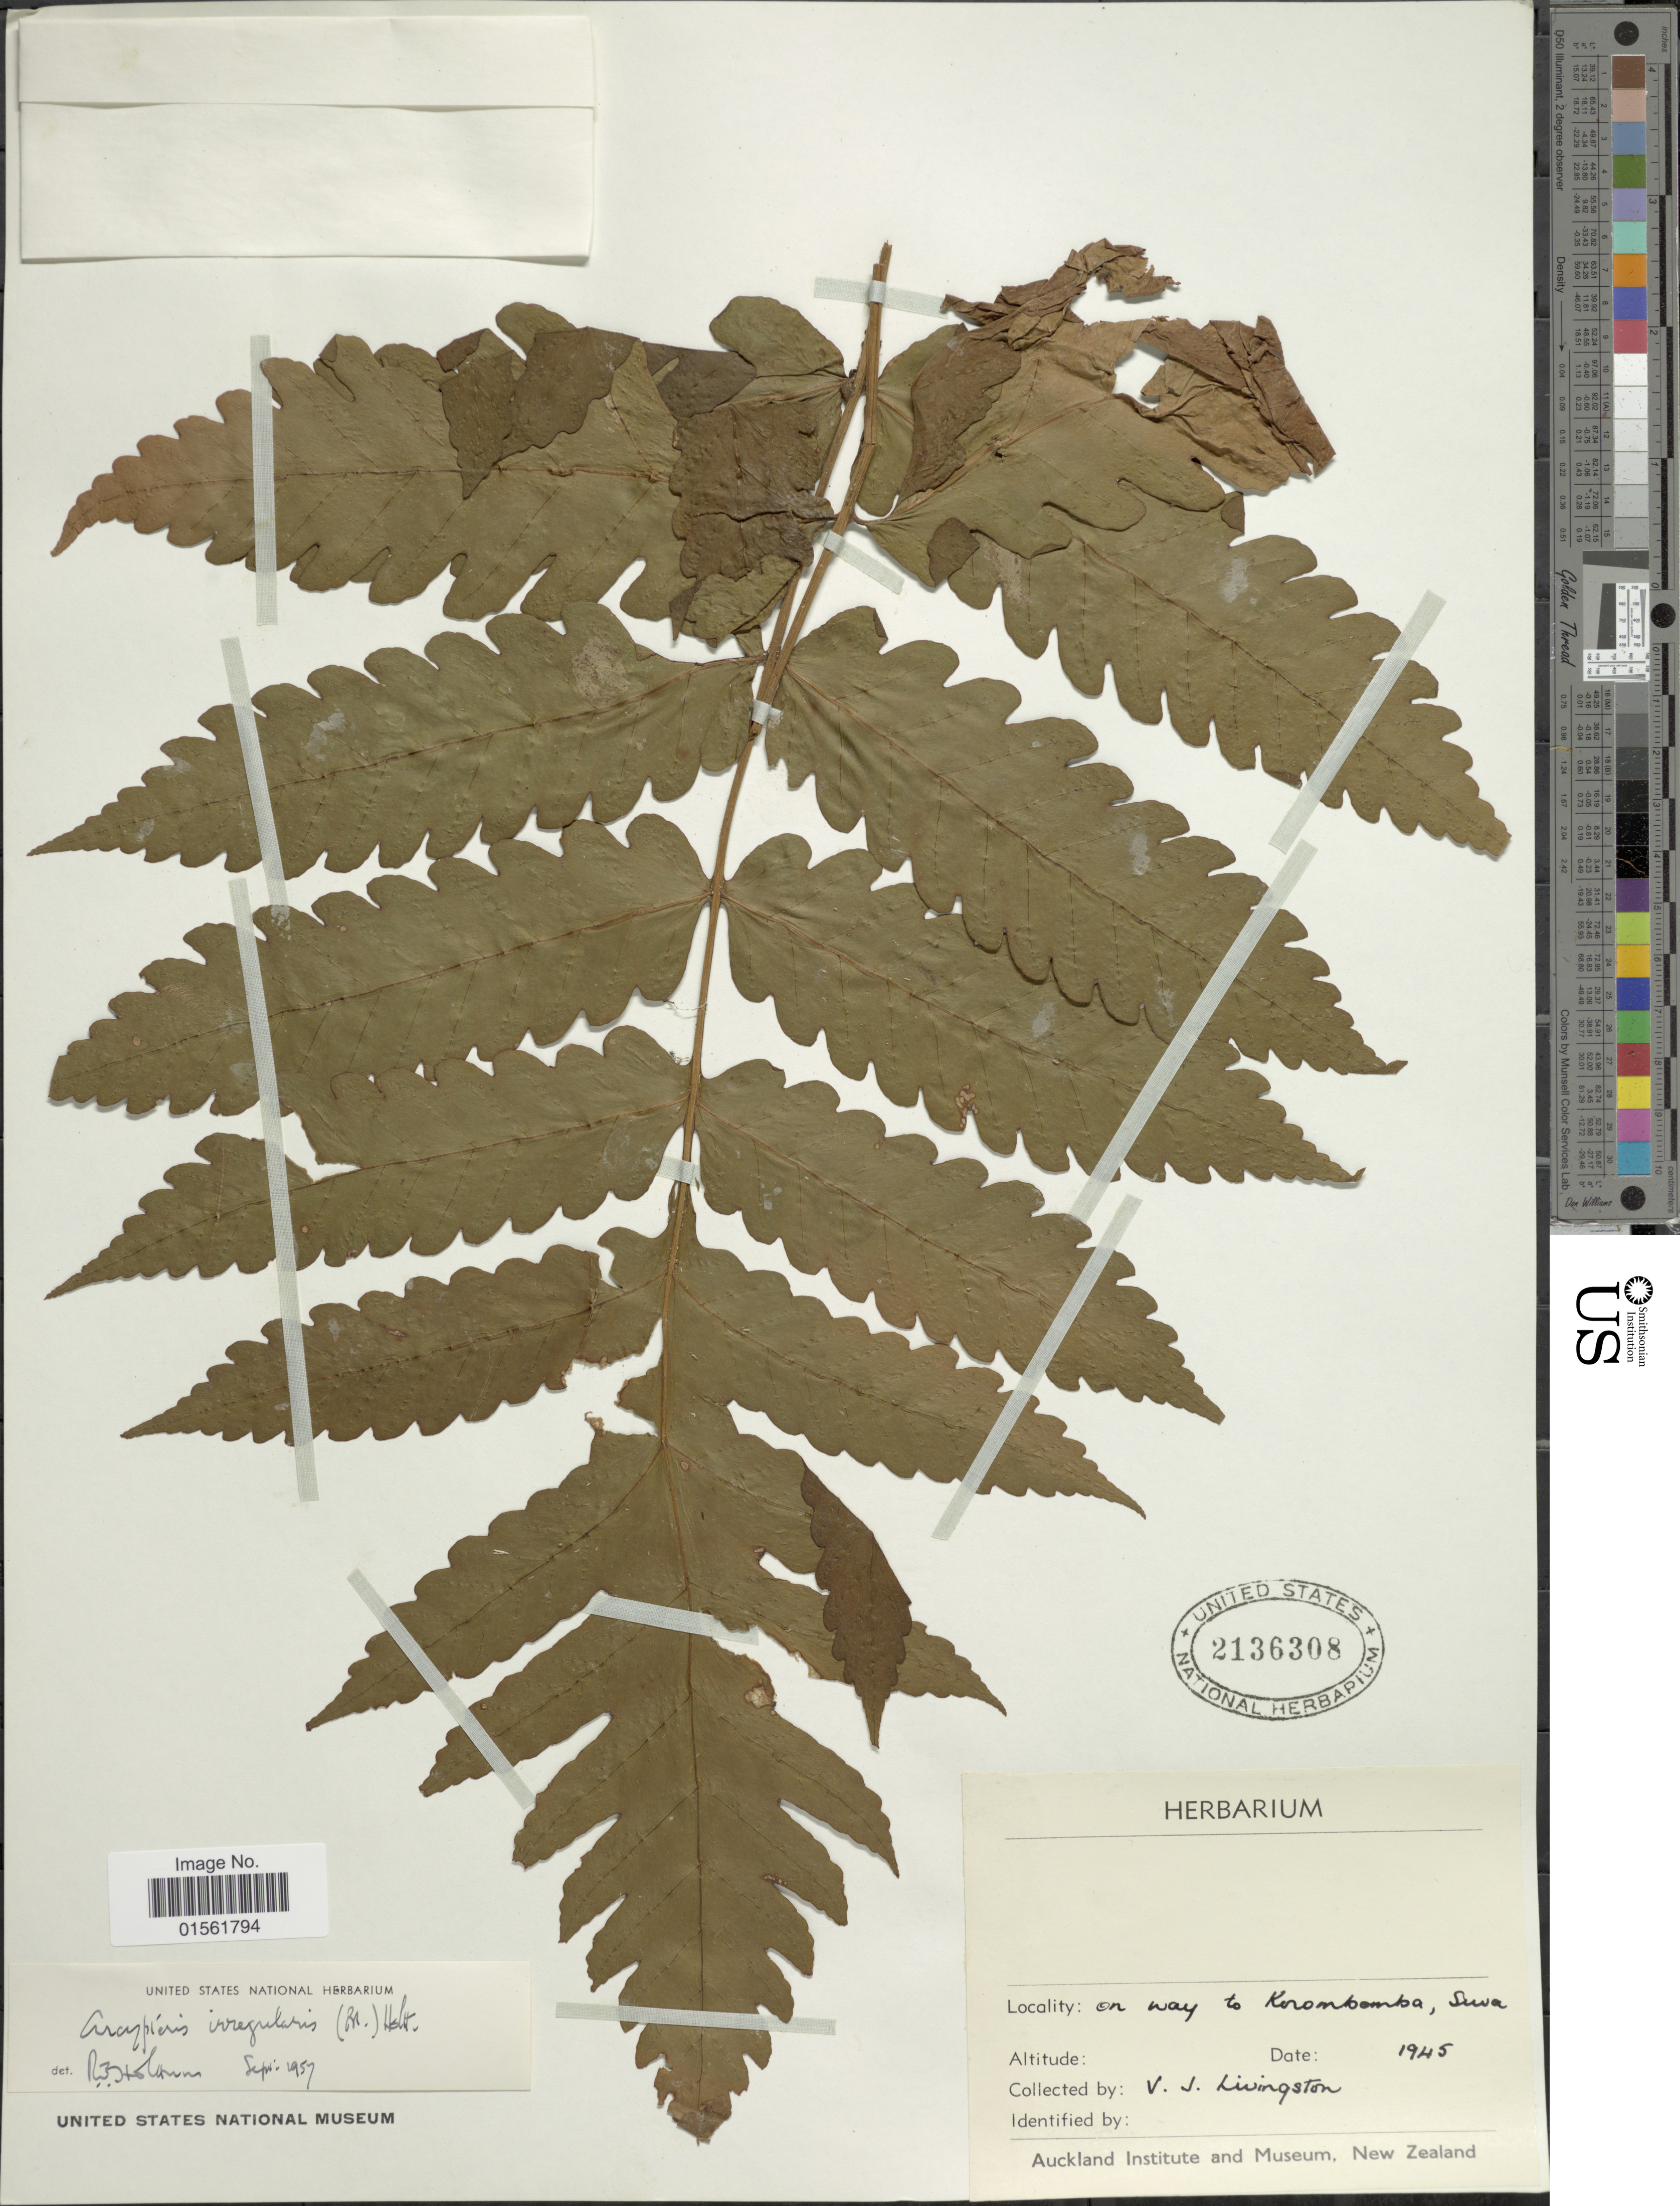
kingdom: Plantae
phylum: Tracheophyta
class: Polypodiopsida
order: Polypodiales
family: Dryopteridaceae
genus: Pleocnemia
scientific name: Pleocnemia irregularis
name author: (C. Presl) Holttum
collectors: V. Livingston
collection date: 1945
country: Fiji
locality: On way to Korombamba, Suva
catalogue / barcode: US 2136308